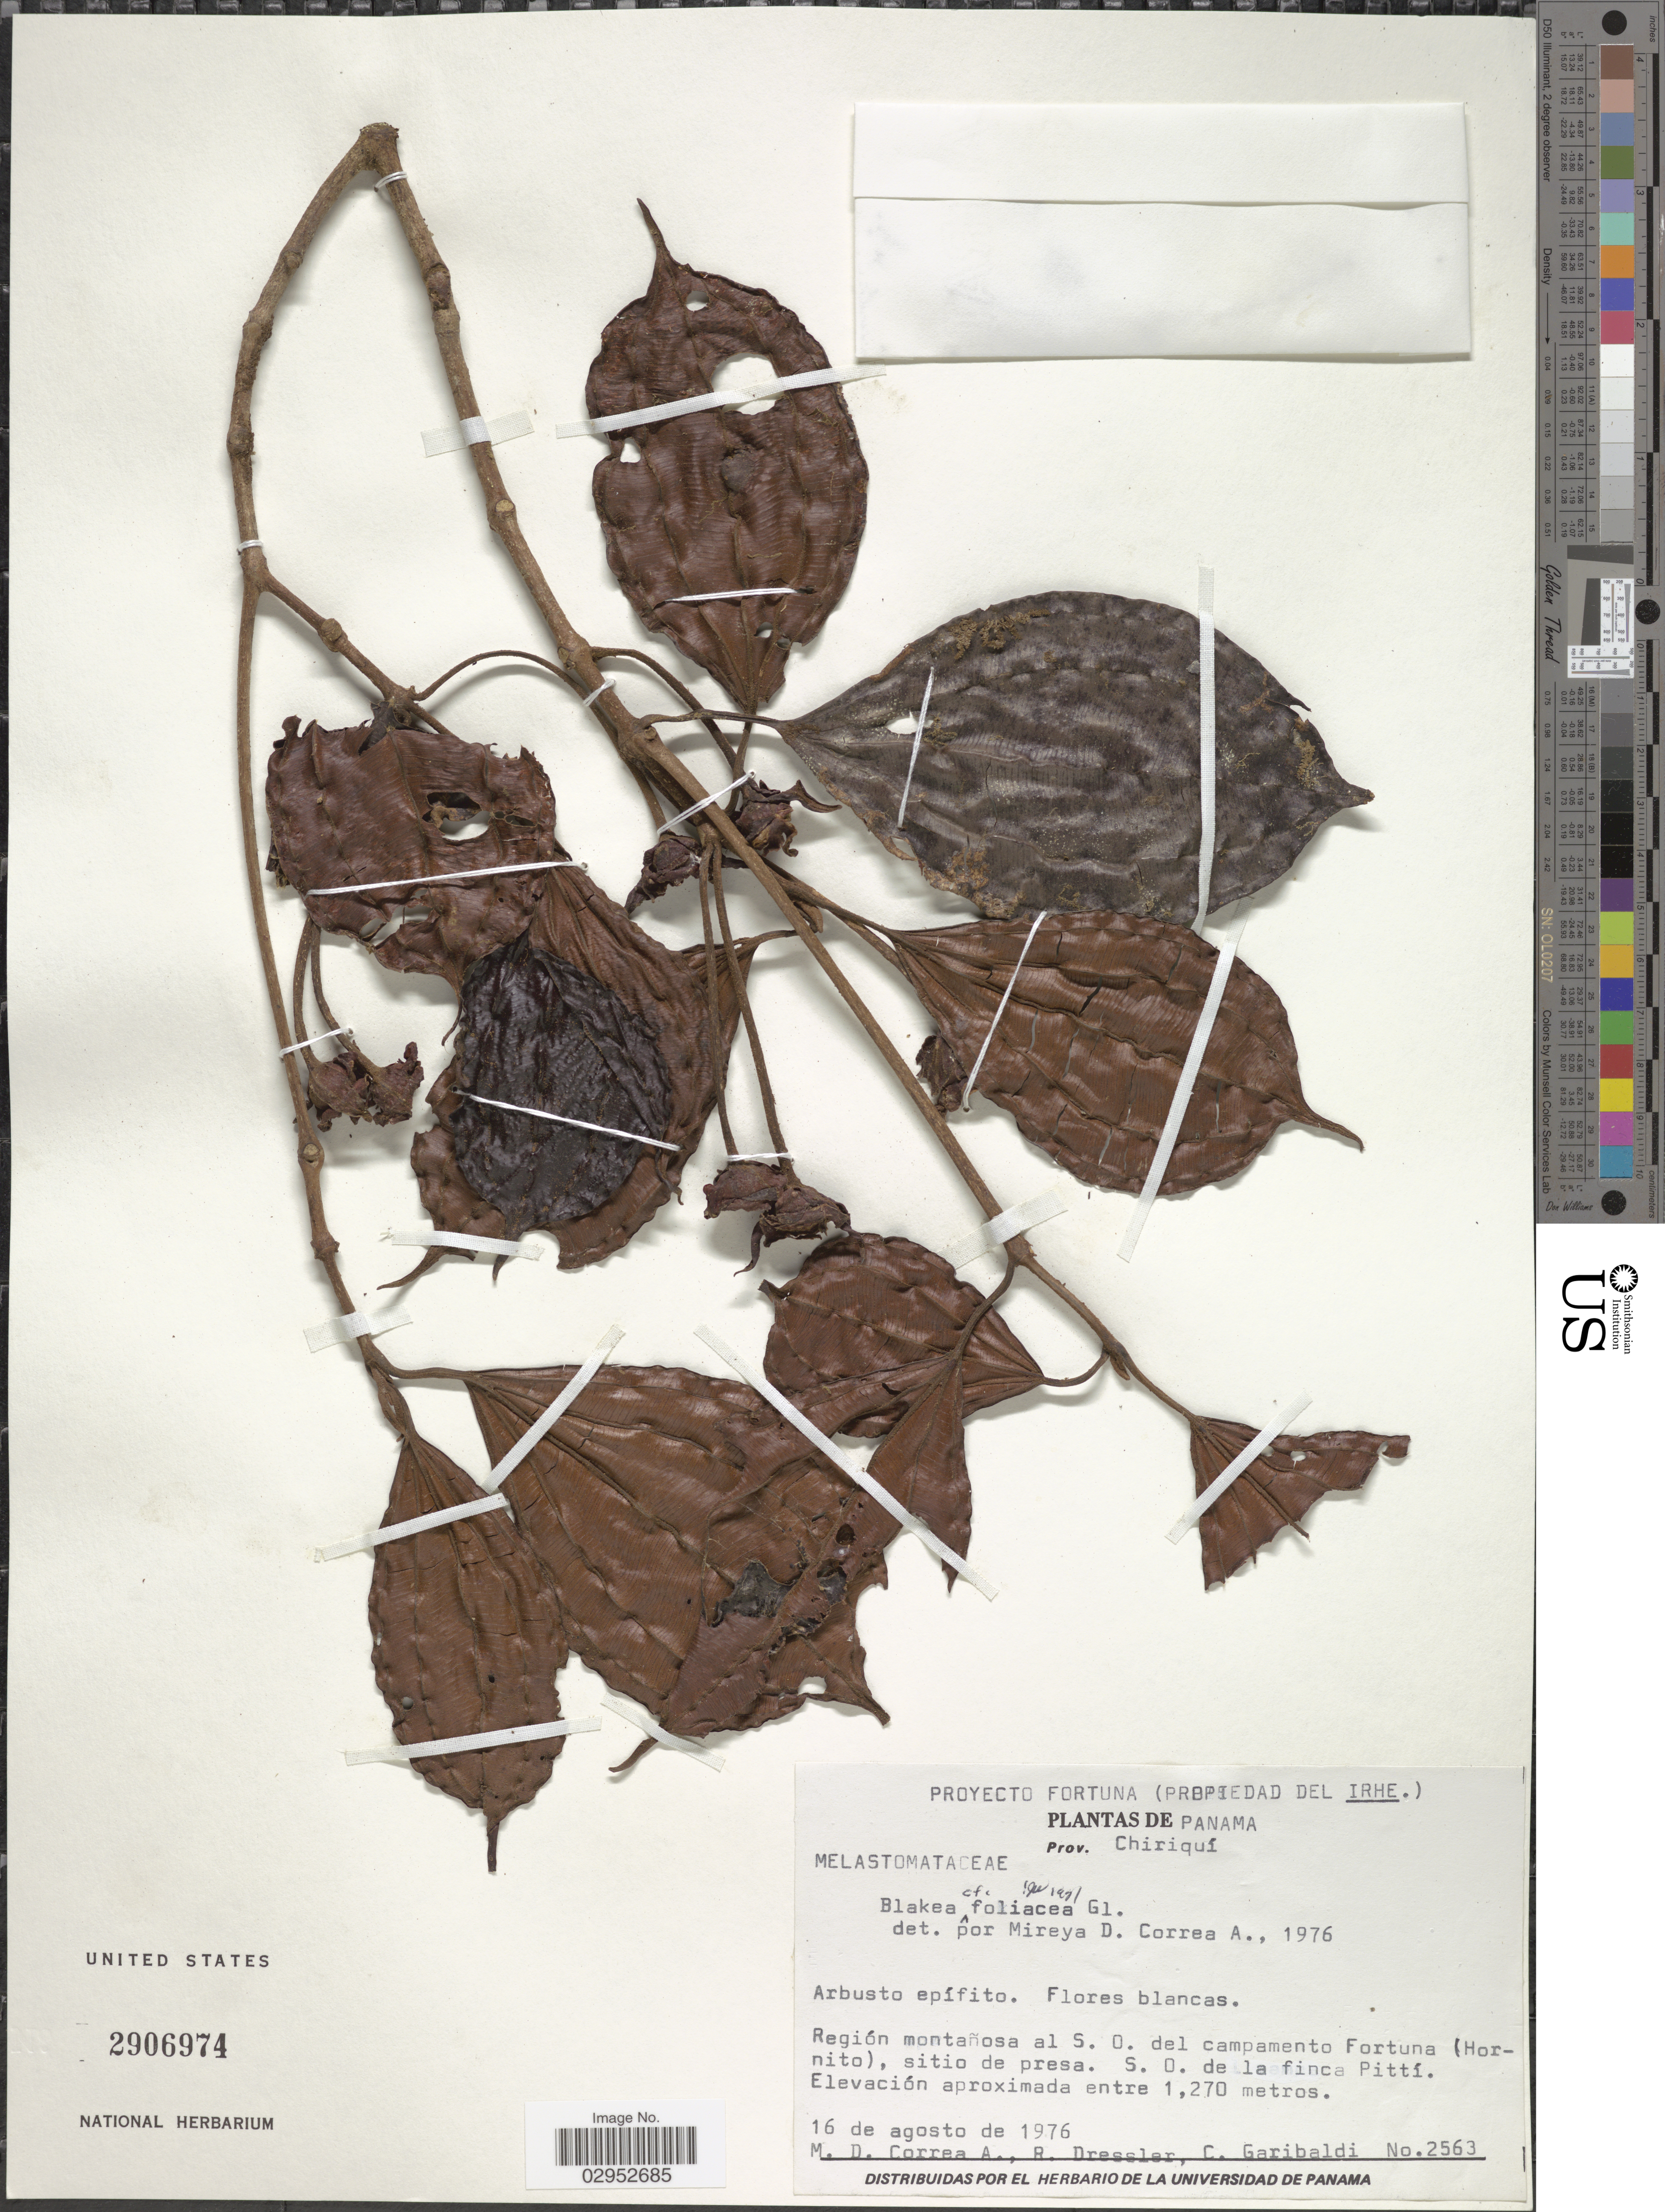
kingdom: Plantae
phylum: Tracheophyta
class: Magnoliopsida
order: Myrtales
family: Melastomataceae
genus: Blakea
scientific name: Blakea foliacea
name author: Gleason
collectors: M. D. Corrêa-A., R. Dressler & C. Garibaldi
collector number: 2563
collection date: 1976-08-16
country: Panama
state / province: Chiriqui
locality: Prov. Chiriquí. Región montañosa al S.O. del campamento Fortuna (Hornito), sitio de presa. S.O. de la finca Pittí.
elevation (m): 1270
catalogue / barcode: US 2906974